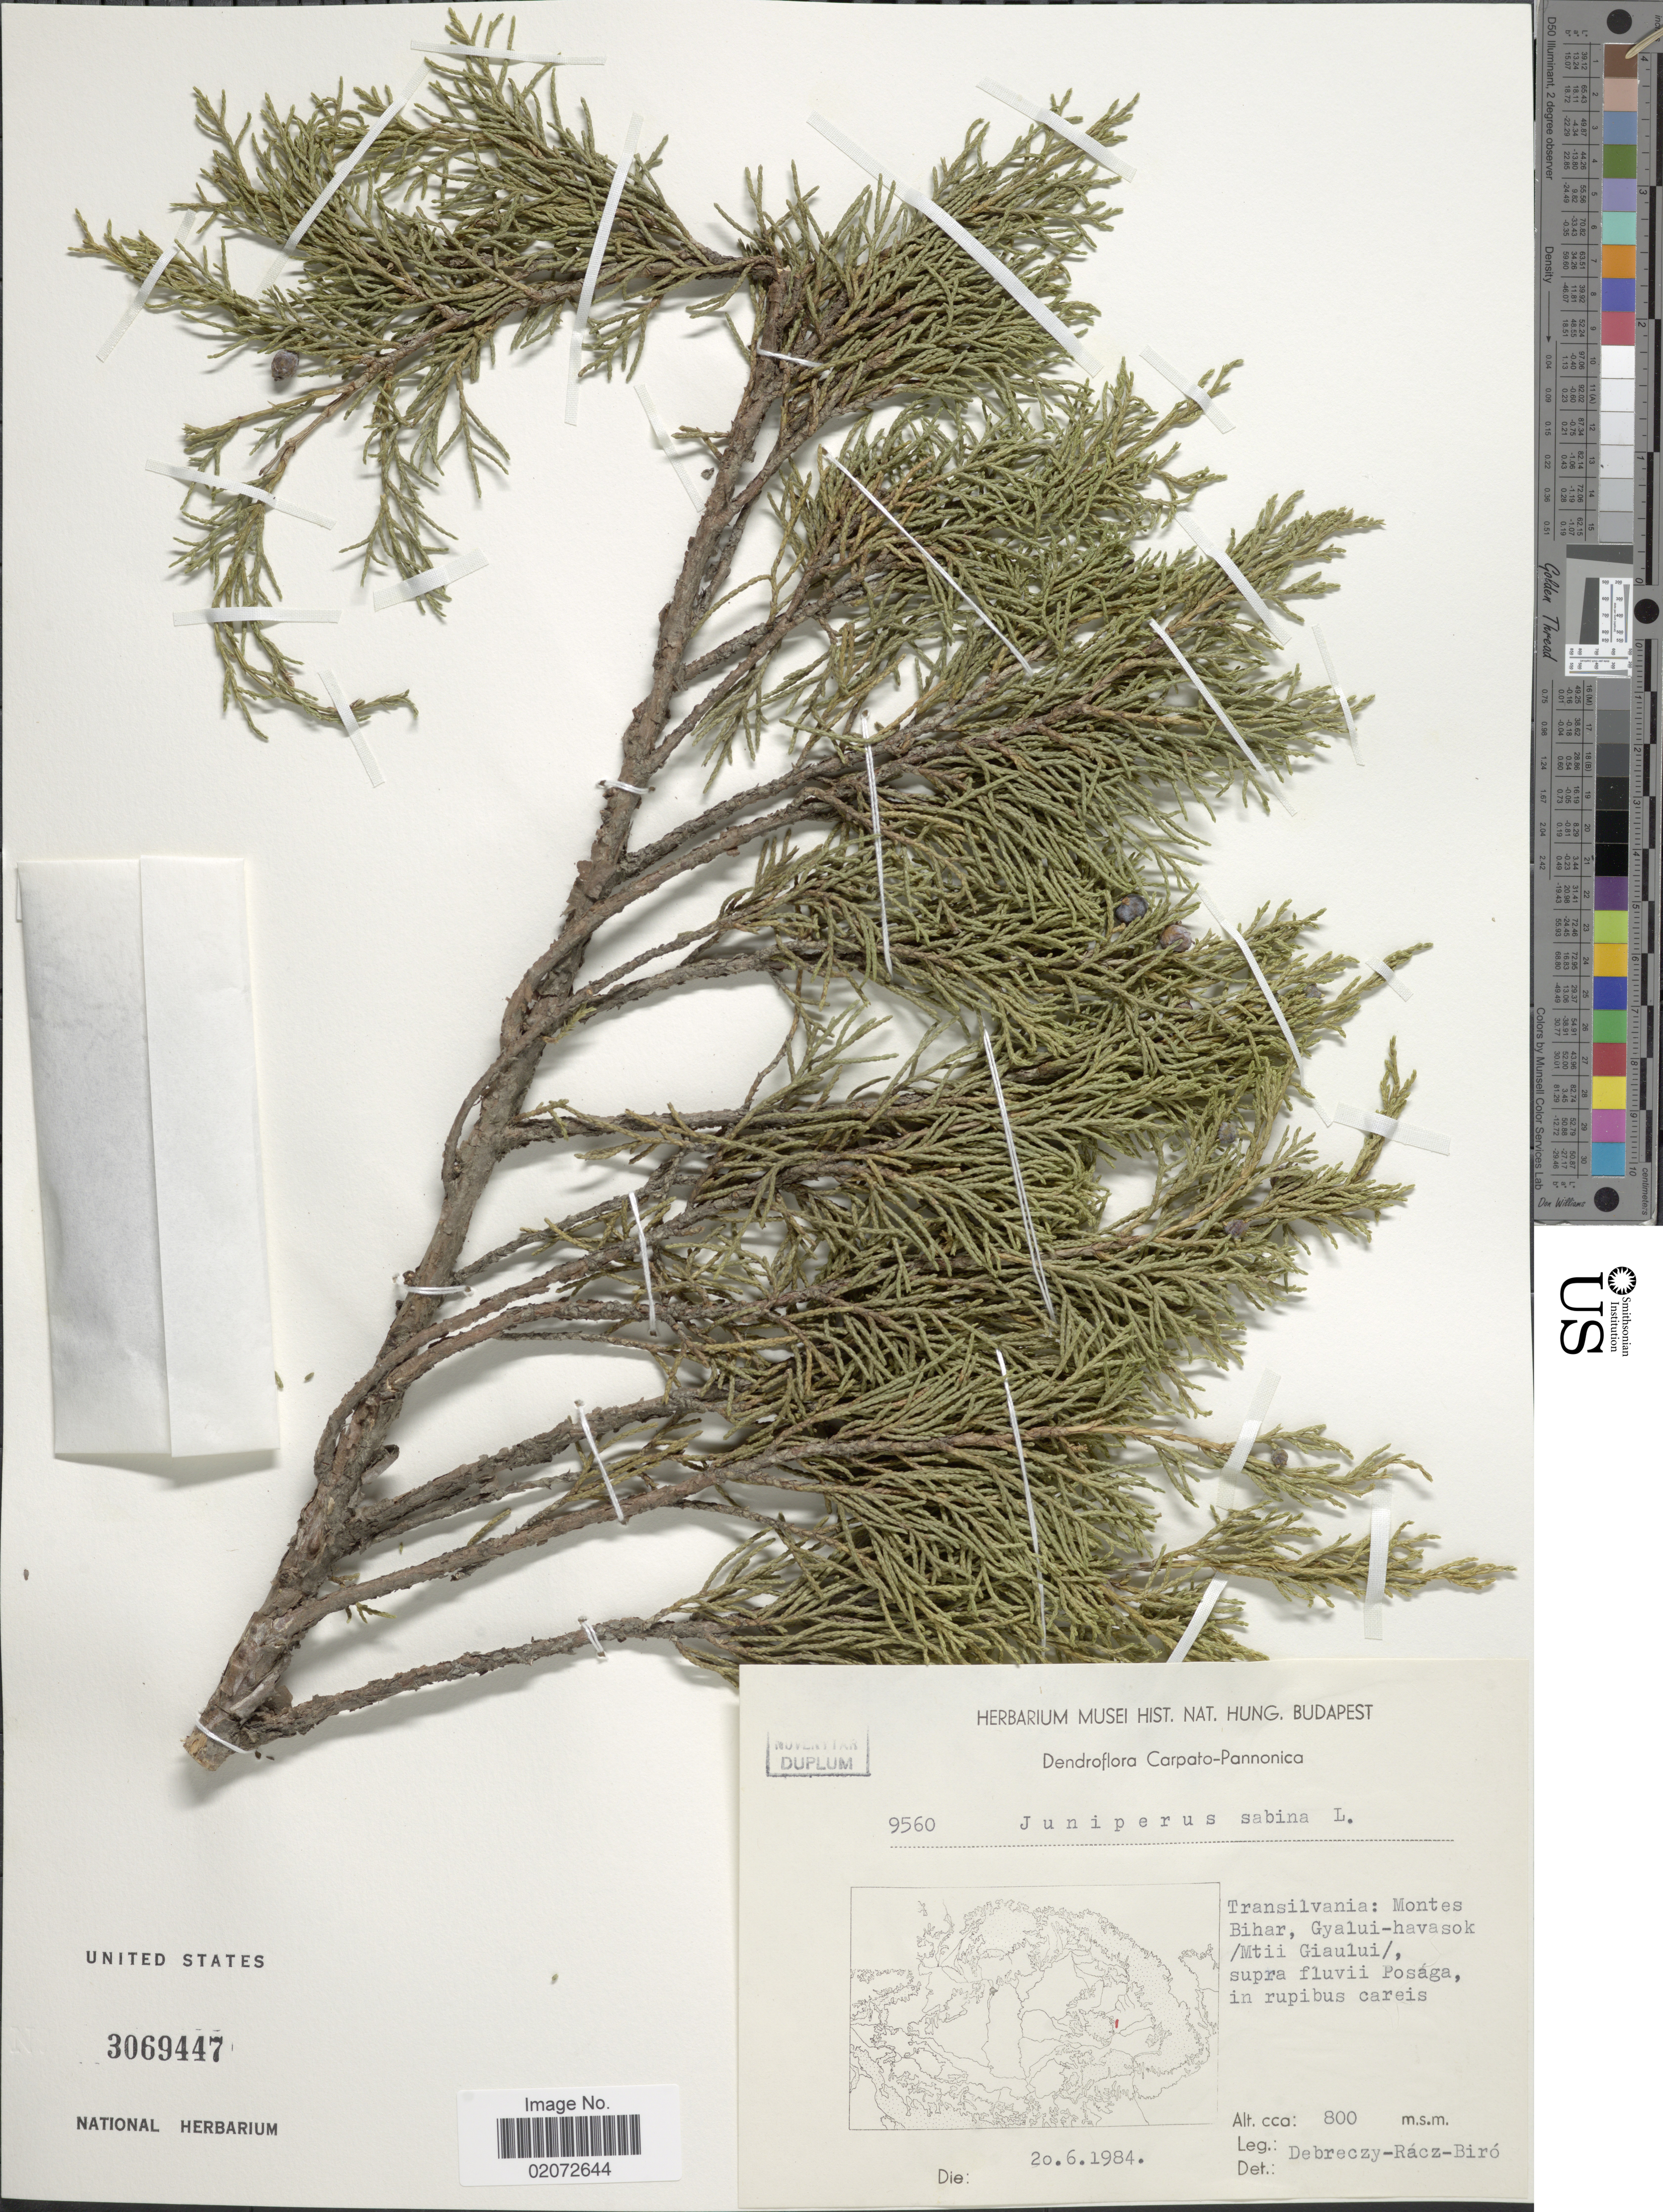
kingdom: Plantae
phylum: Tracheophyta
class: Pinopsida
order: Pinales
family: Cupressaceae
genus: Juniperus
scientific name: Juniperus sabina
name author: L.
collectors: Debreczy, Rácz & Biro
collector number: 9560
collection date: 1984-06-20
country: Romania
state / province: Bihor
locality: Transilvania: Montes Bihar, Gyalui-havasok/Mtii Giaului/, supra fluvii Posaga, in rupibus careis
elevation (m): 800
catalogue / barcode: US 3069447